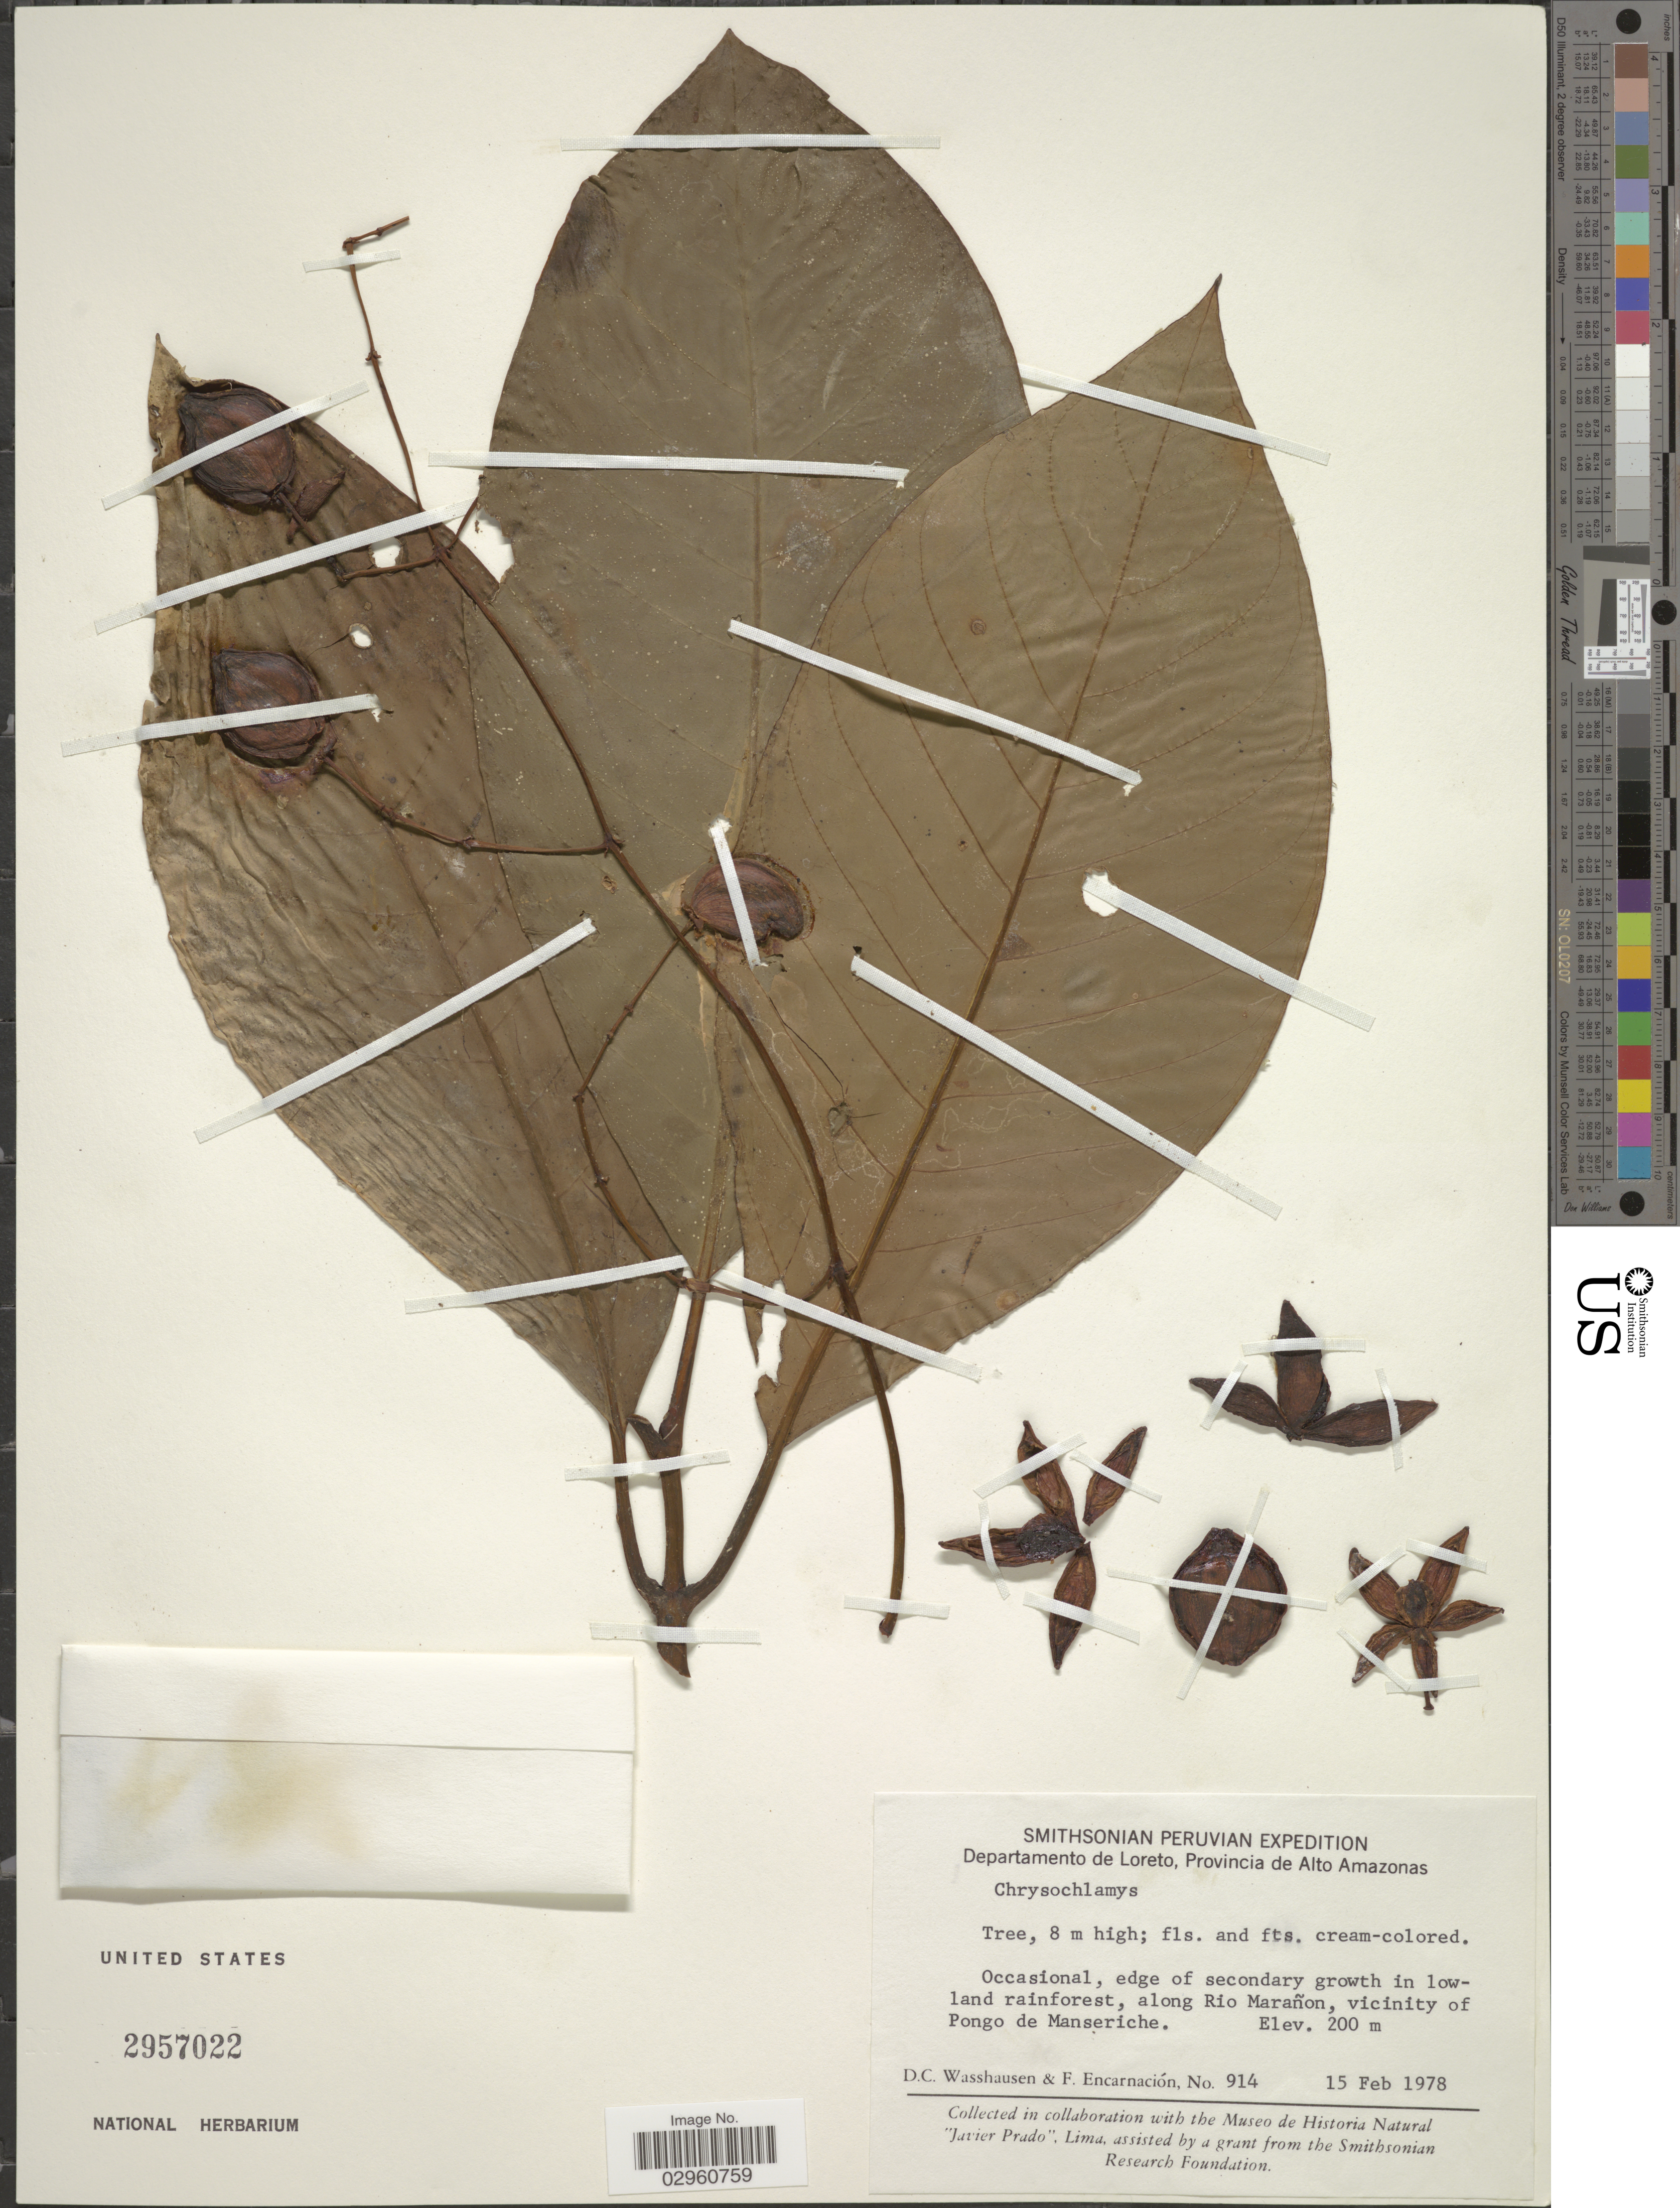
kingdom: Plantae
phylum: Tracheophyta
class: Magnoliopsida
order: Malpighiales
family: Clusiaceae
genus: Chrysochlamys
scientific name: Chrysochlamys sp.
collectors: D. C. Wasshausen & F. Encarnación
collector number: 914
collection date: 1978-02-15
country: Peru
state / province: Loreto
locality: Departamento de Loreto, Provincia de Alto Amazonas. Occasional, edge of secondary growth in lowland rainforest, along Rio Marañon, vicinity of Pongo de Manseriche.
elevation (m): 200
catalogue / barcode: US 2957022